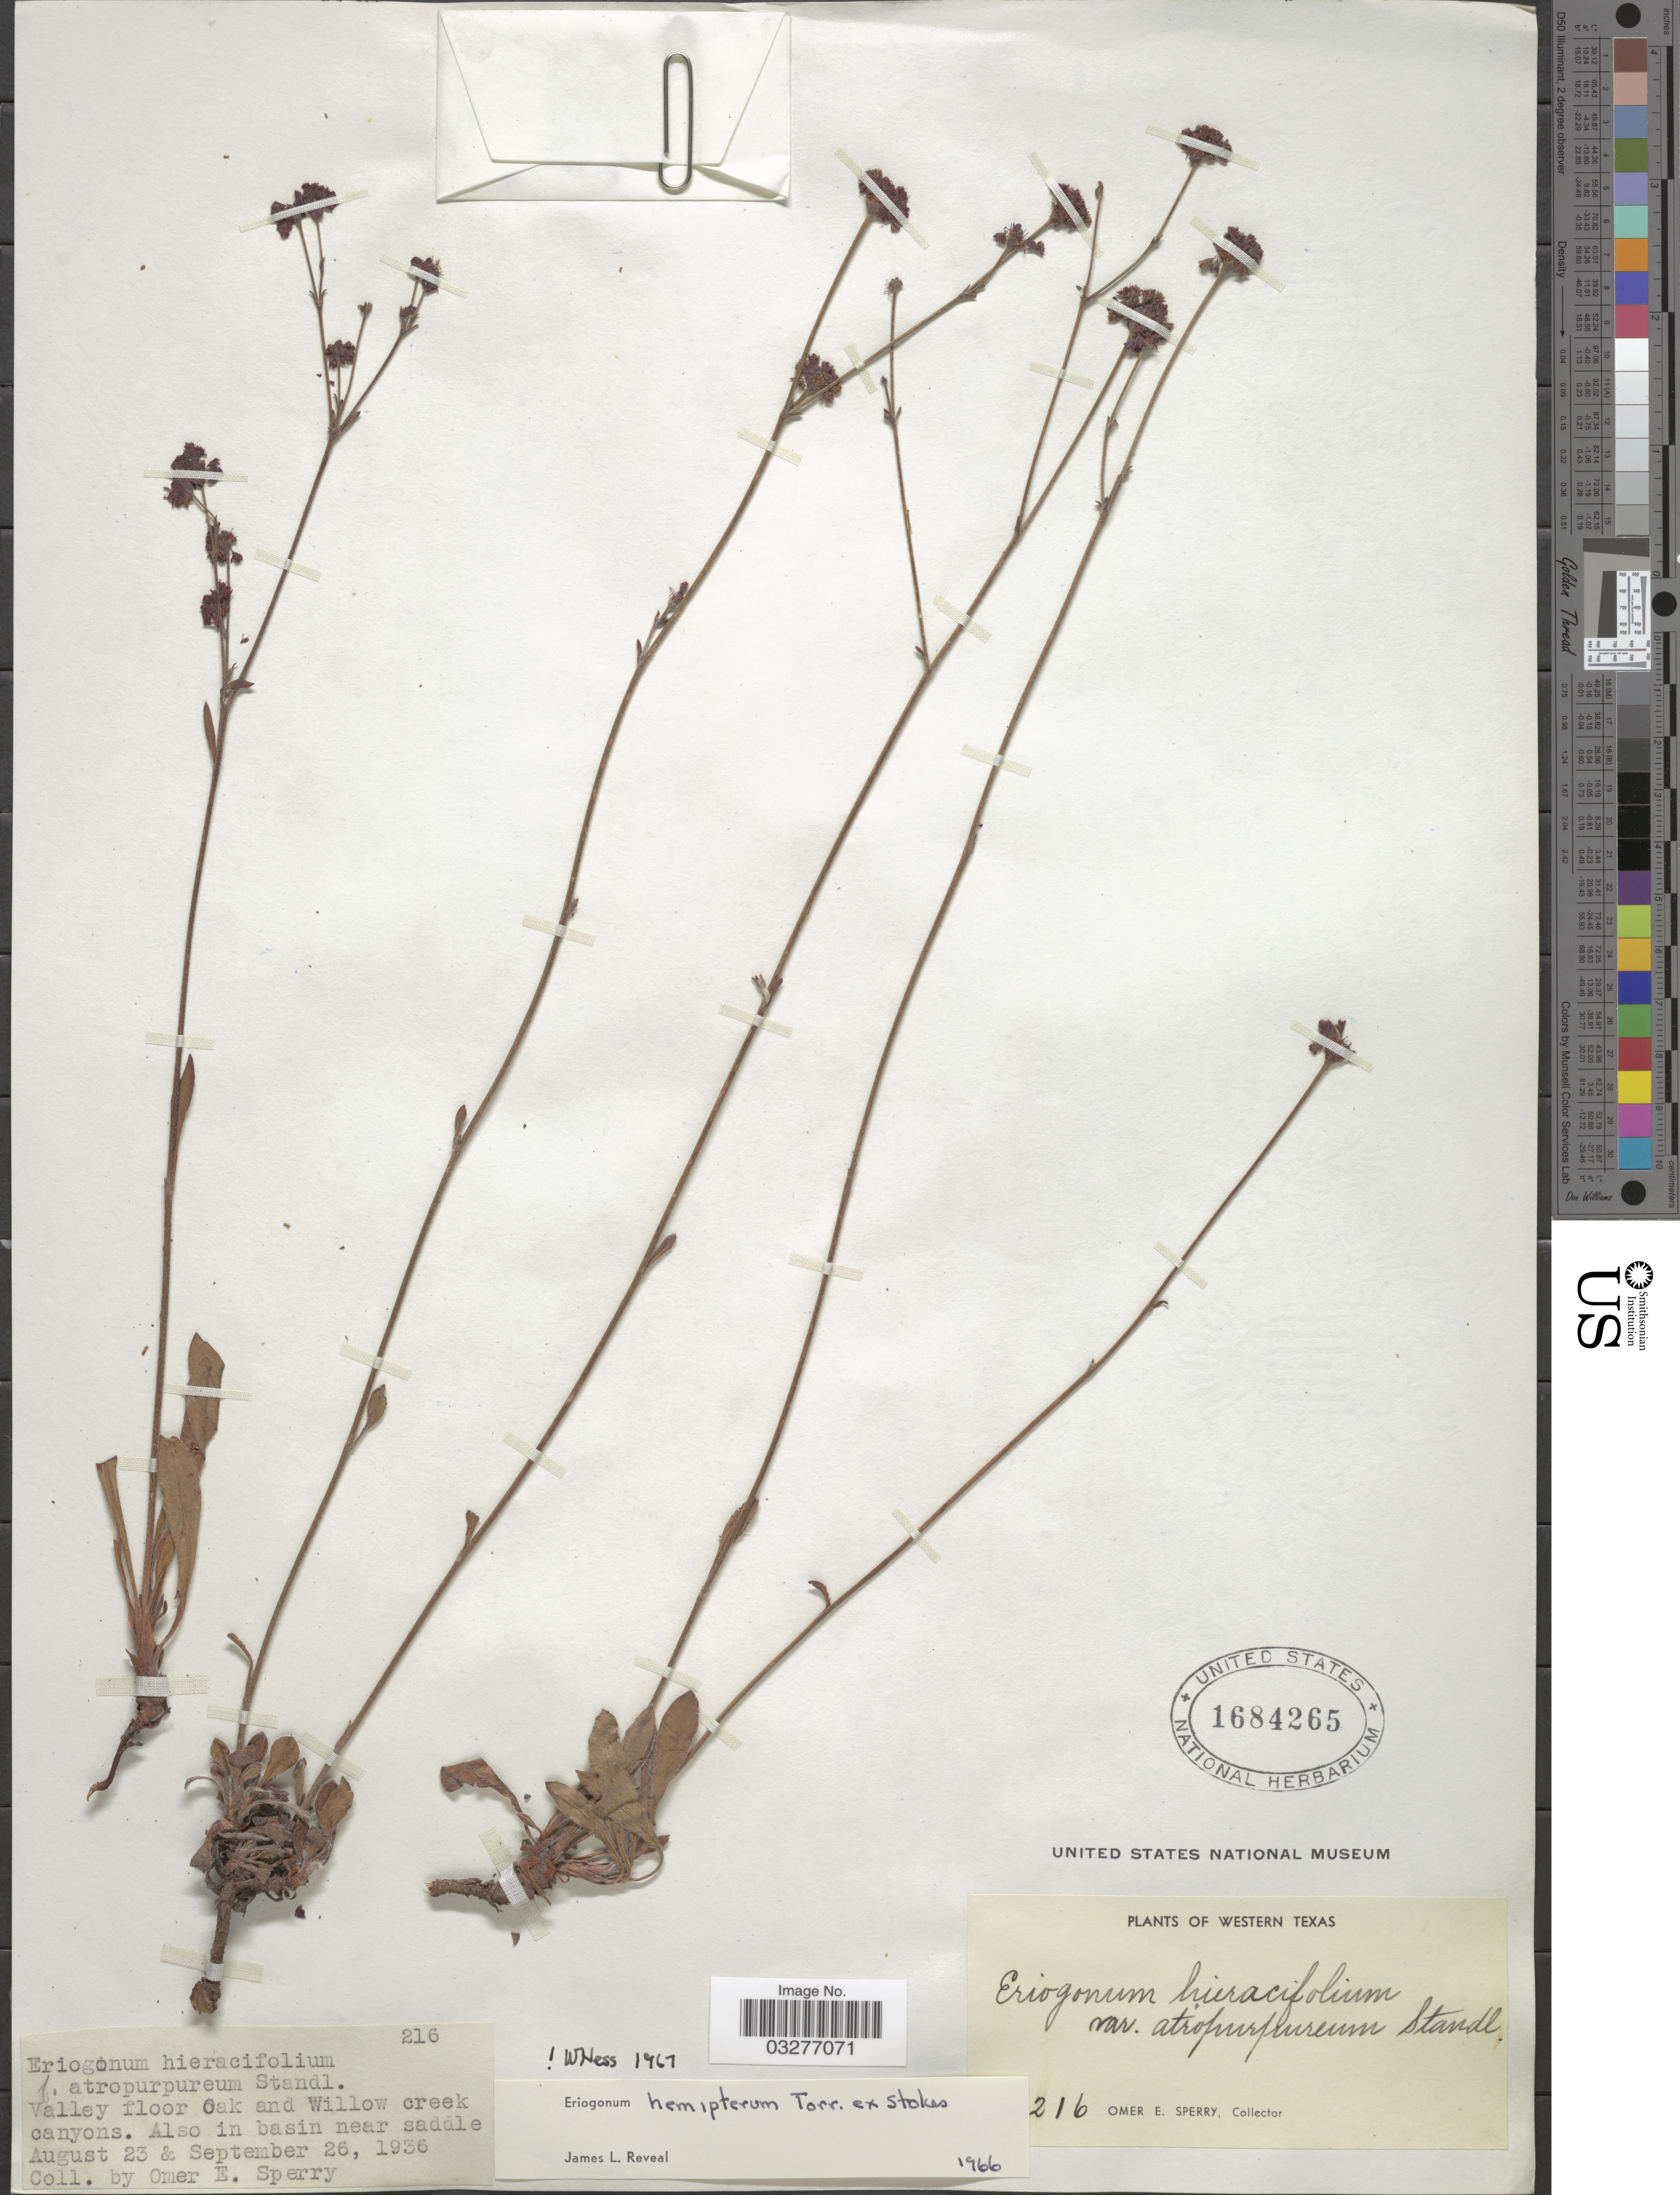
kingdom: Plantae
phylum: Tracheophyta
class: Magnoliopsida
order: Caryophyllales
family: Polygonaceae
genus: Eriogonum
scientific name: Eriogonum hemipterum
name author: (Torr.) S. Stokes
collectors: O. E. Sperry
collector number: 216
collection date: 1936-08-23/1936-09-26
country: United States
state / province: Texas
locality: Western Texas. Valley floor Oak and Willow creek canyons.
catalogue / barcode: US 1684265